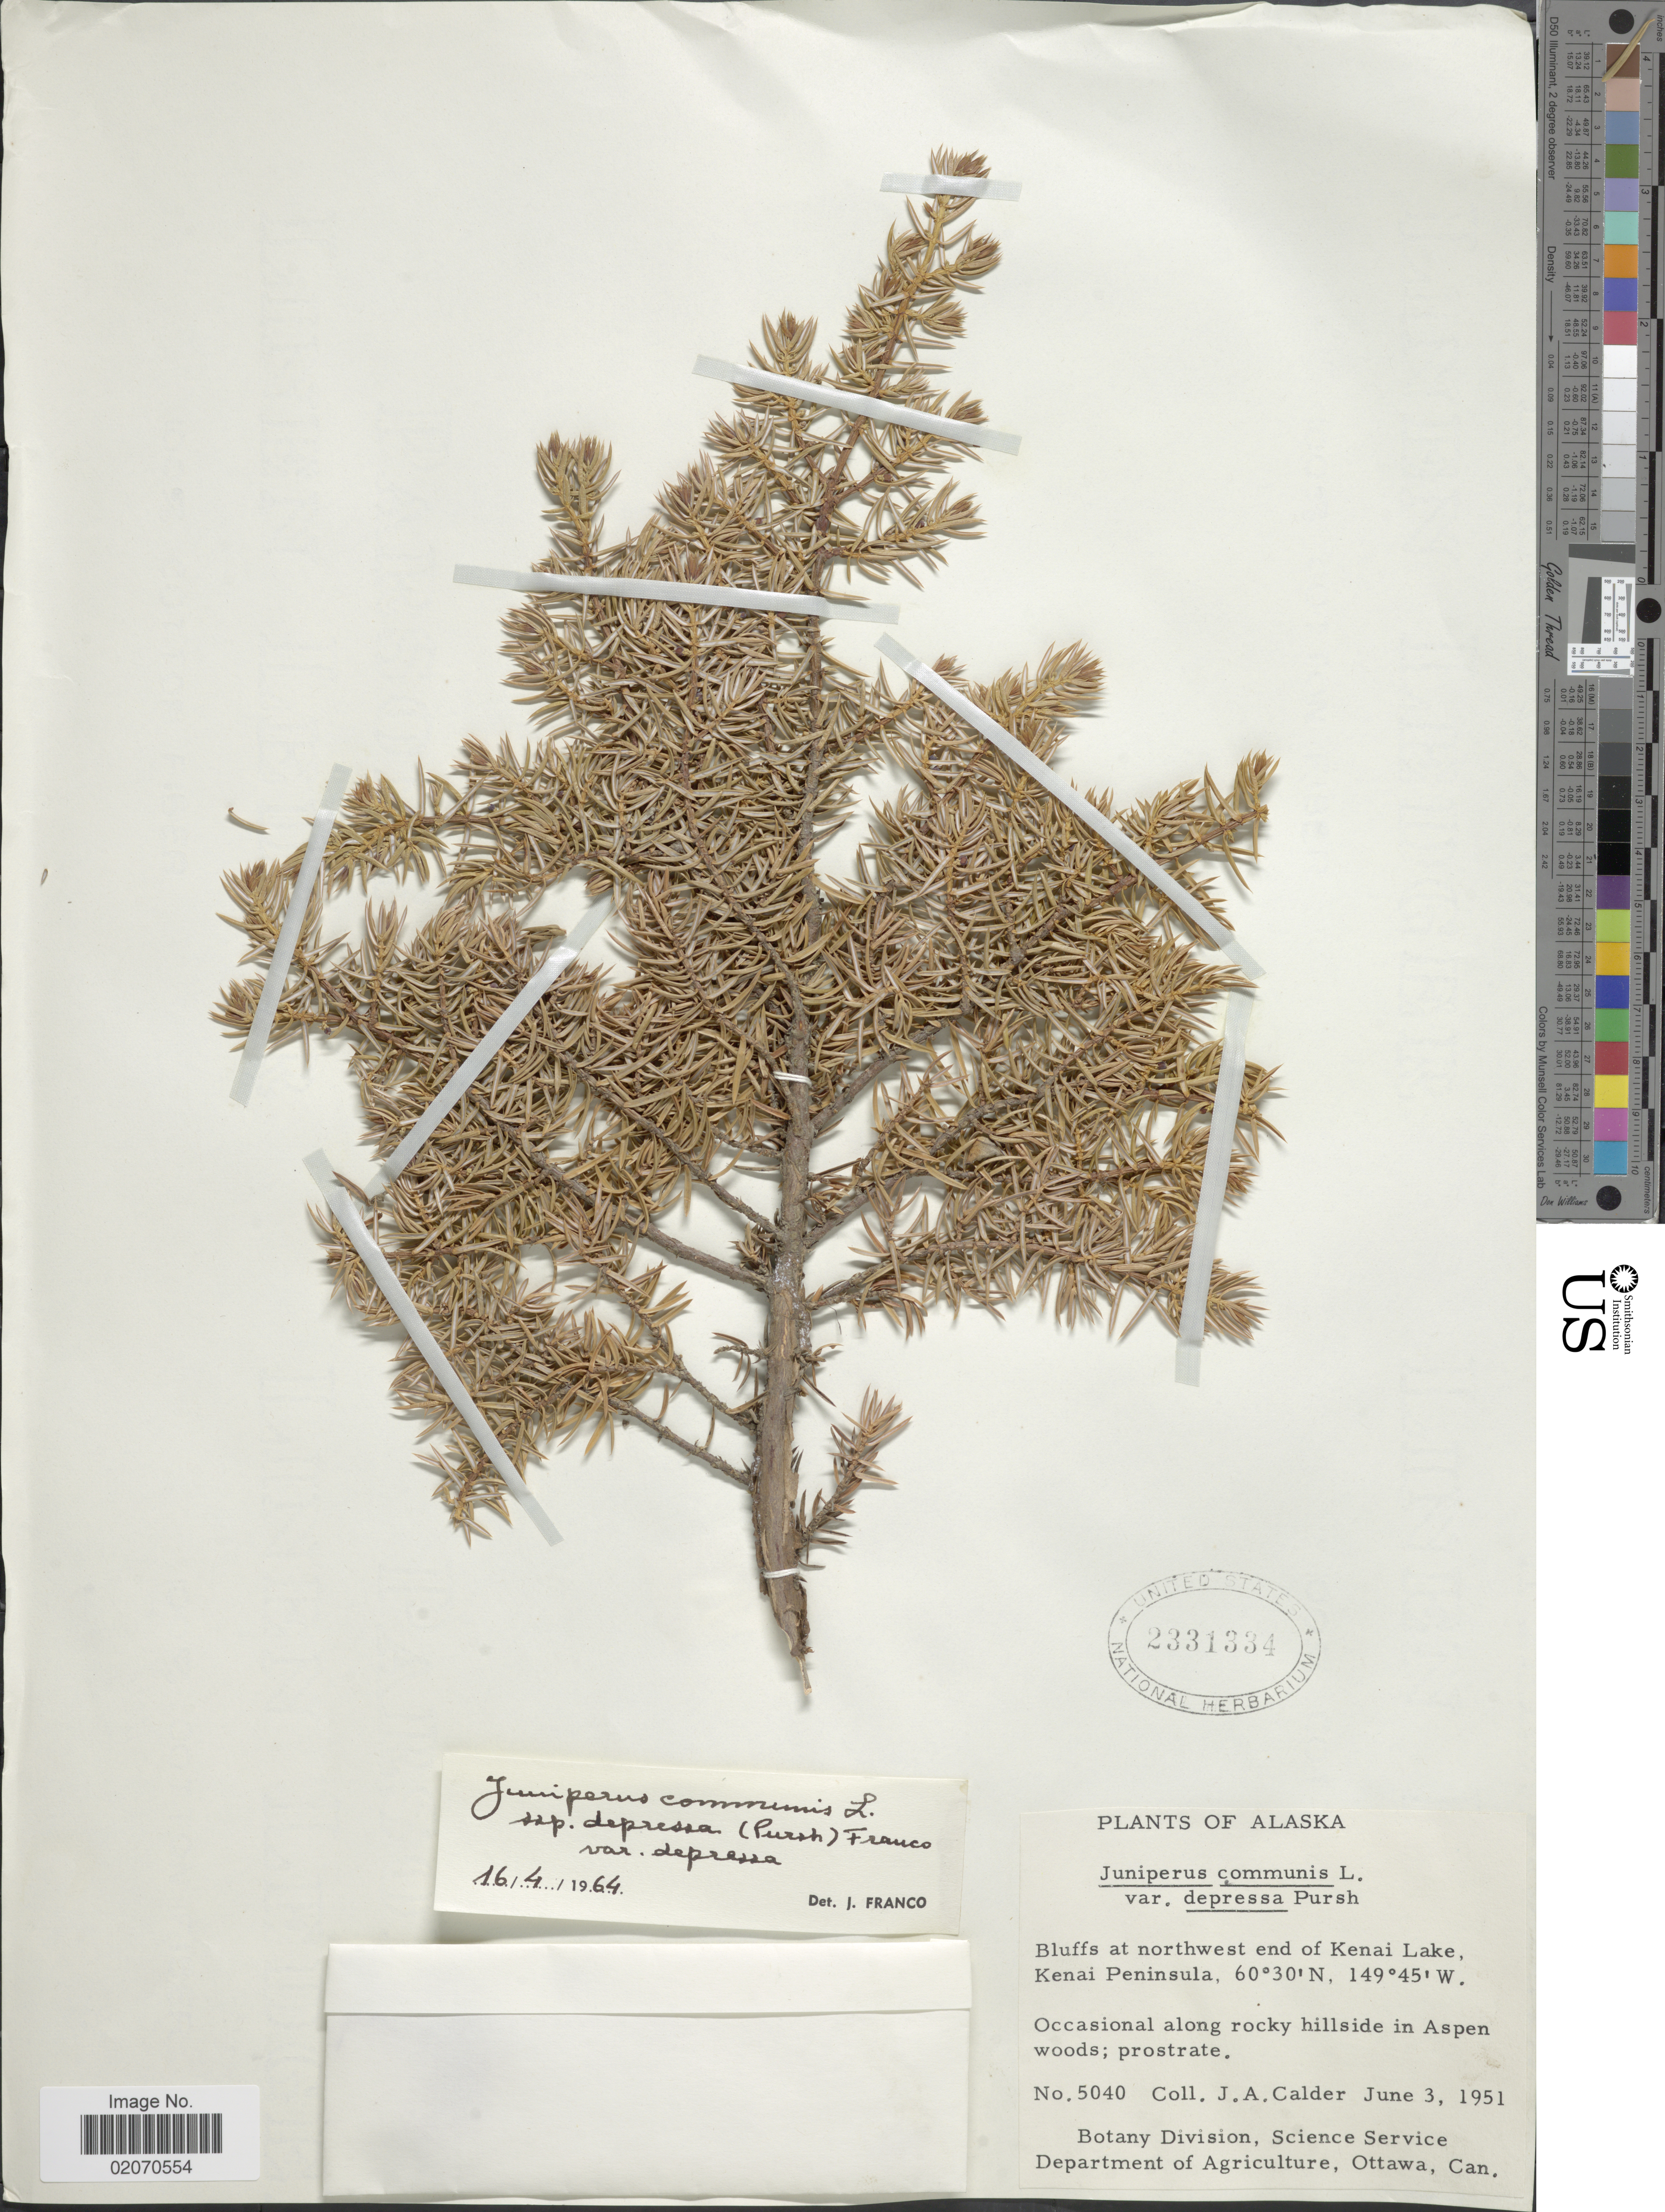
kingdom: Plantae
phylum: Tracheophyta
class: Pinopsida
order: Pinales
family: Cupressaceae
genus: Juniperus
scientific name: Juniperus communis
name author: L.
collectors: J. A. Calder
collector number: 5040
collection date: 1951-06-03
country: United States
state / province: Alaska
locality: Bluffs at northwest end of Kenai Lake, Kenai Peninsula, along rocky hillside in Aspen woods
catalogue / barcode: US 2331334